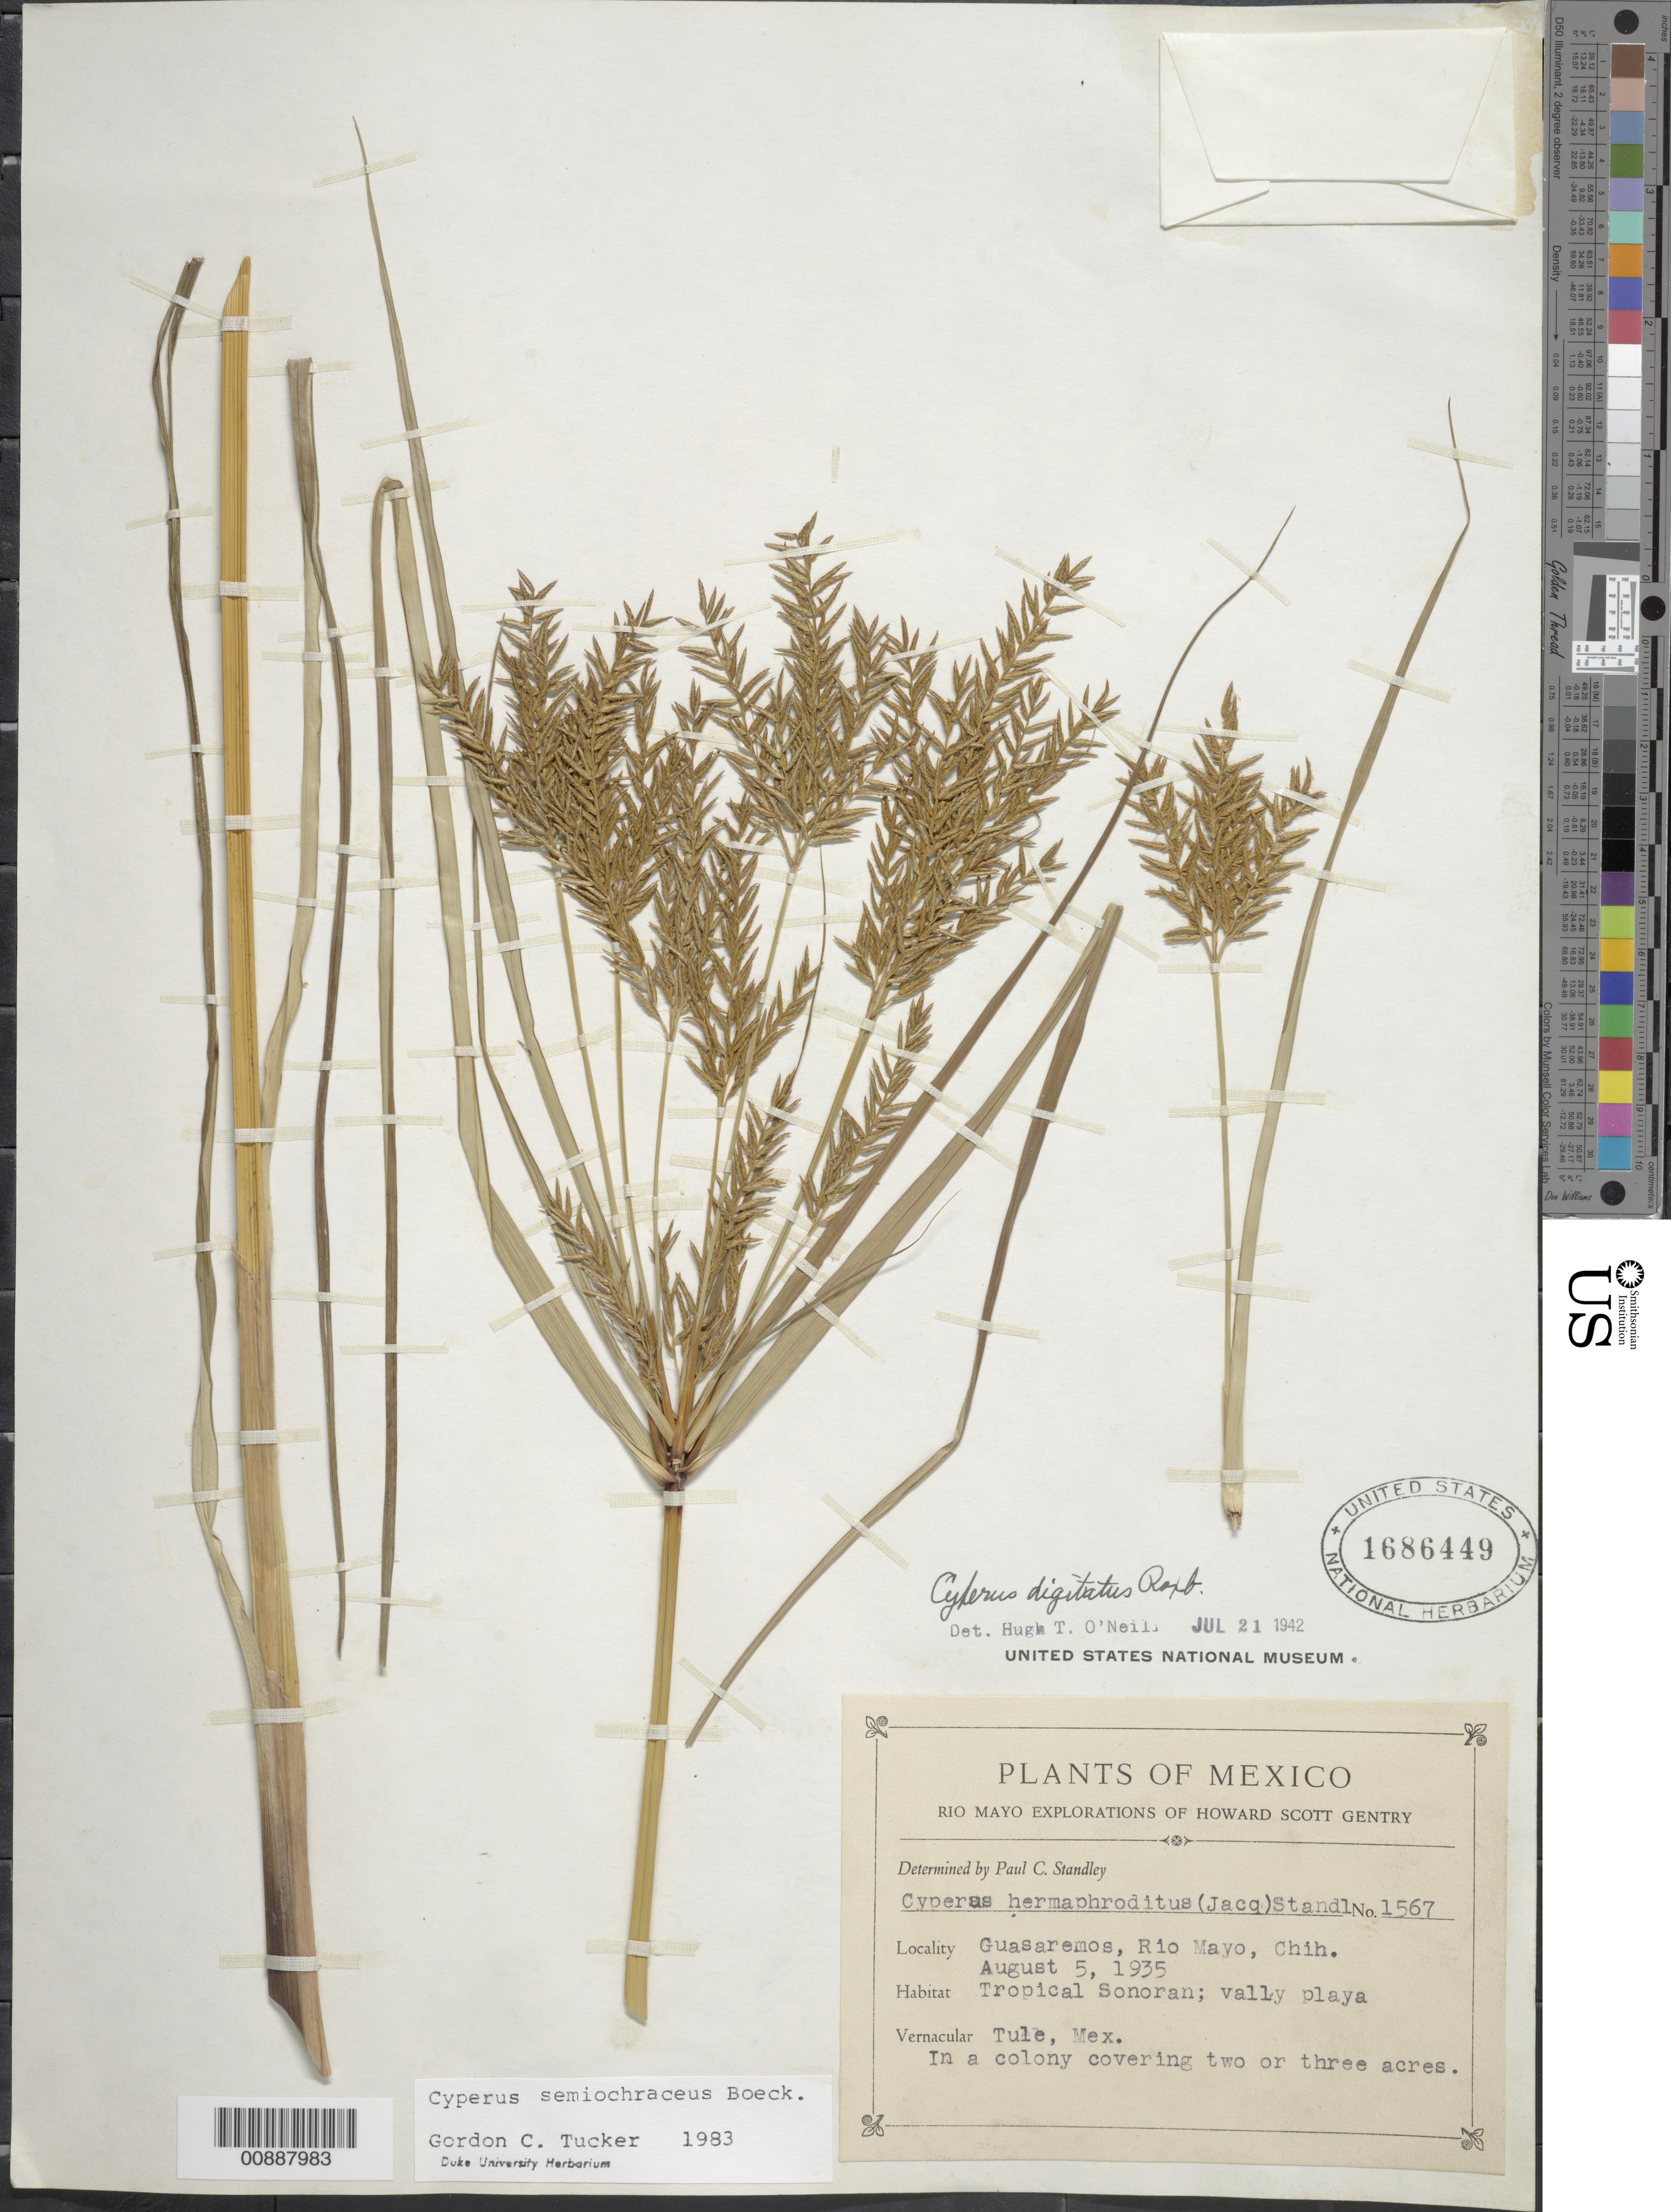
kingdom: Plantae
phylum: Tracheophyta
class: Liliopsida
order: Poales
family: Cyperaceae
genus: Cyperus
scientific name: Cyperus semiochraceus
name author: Boeckeler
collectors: H. S. Gentry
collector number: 1567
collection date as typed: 05 Aug 1935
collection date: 1935-08-05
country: Mexico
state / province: Chihuahua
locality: Guasaremos, Río Mayo, Chihuahua.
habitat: Tropical Sonoran; valley playa.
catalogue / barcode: US 1686449